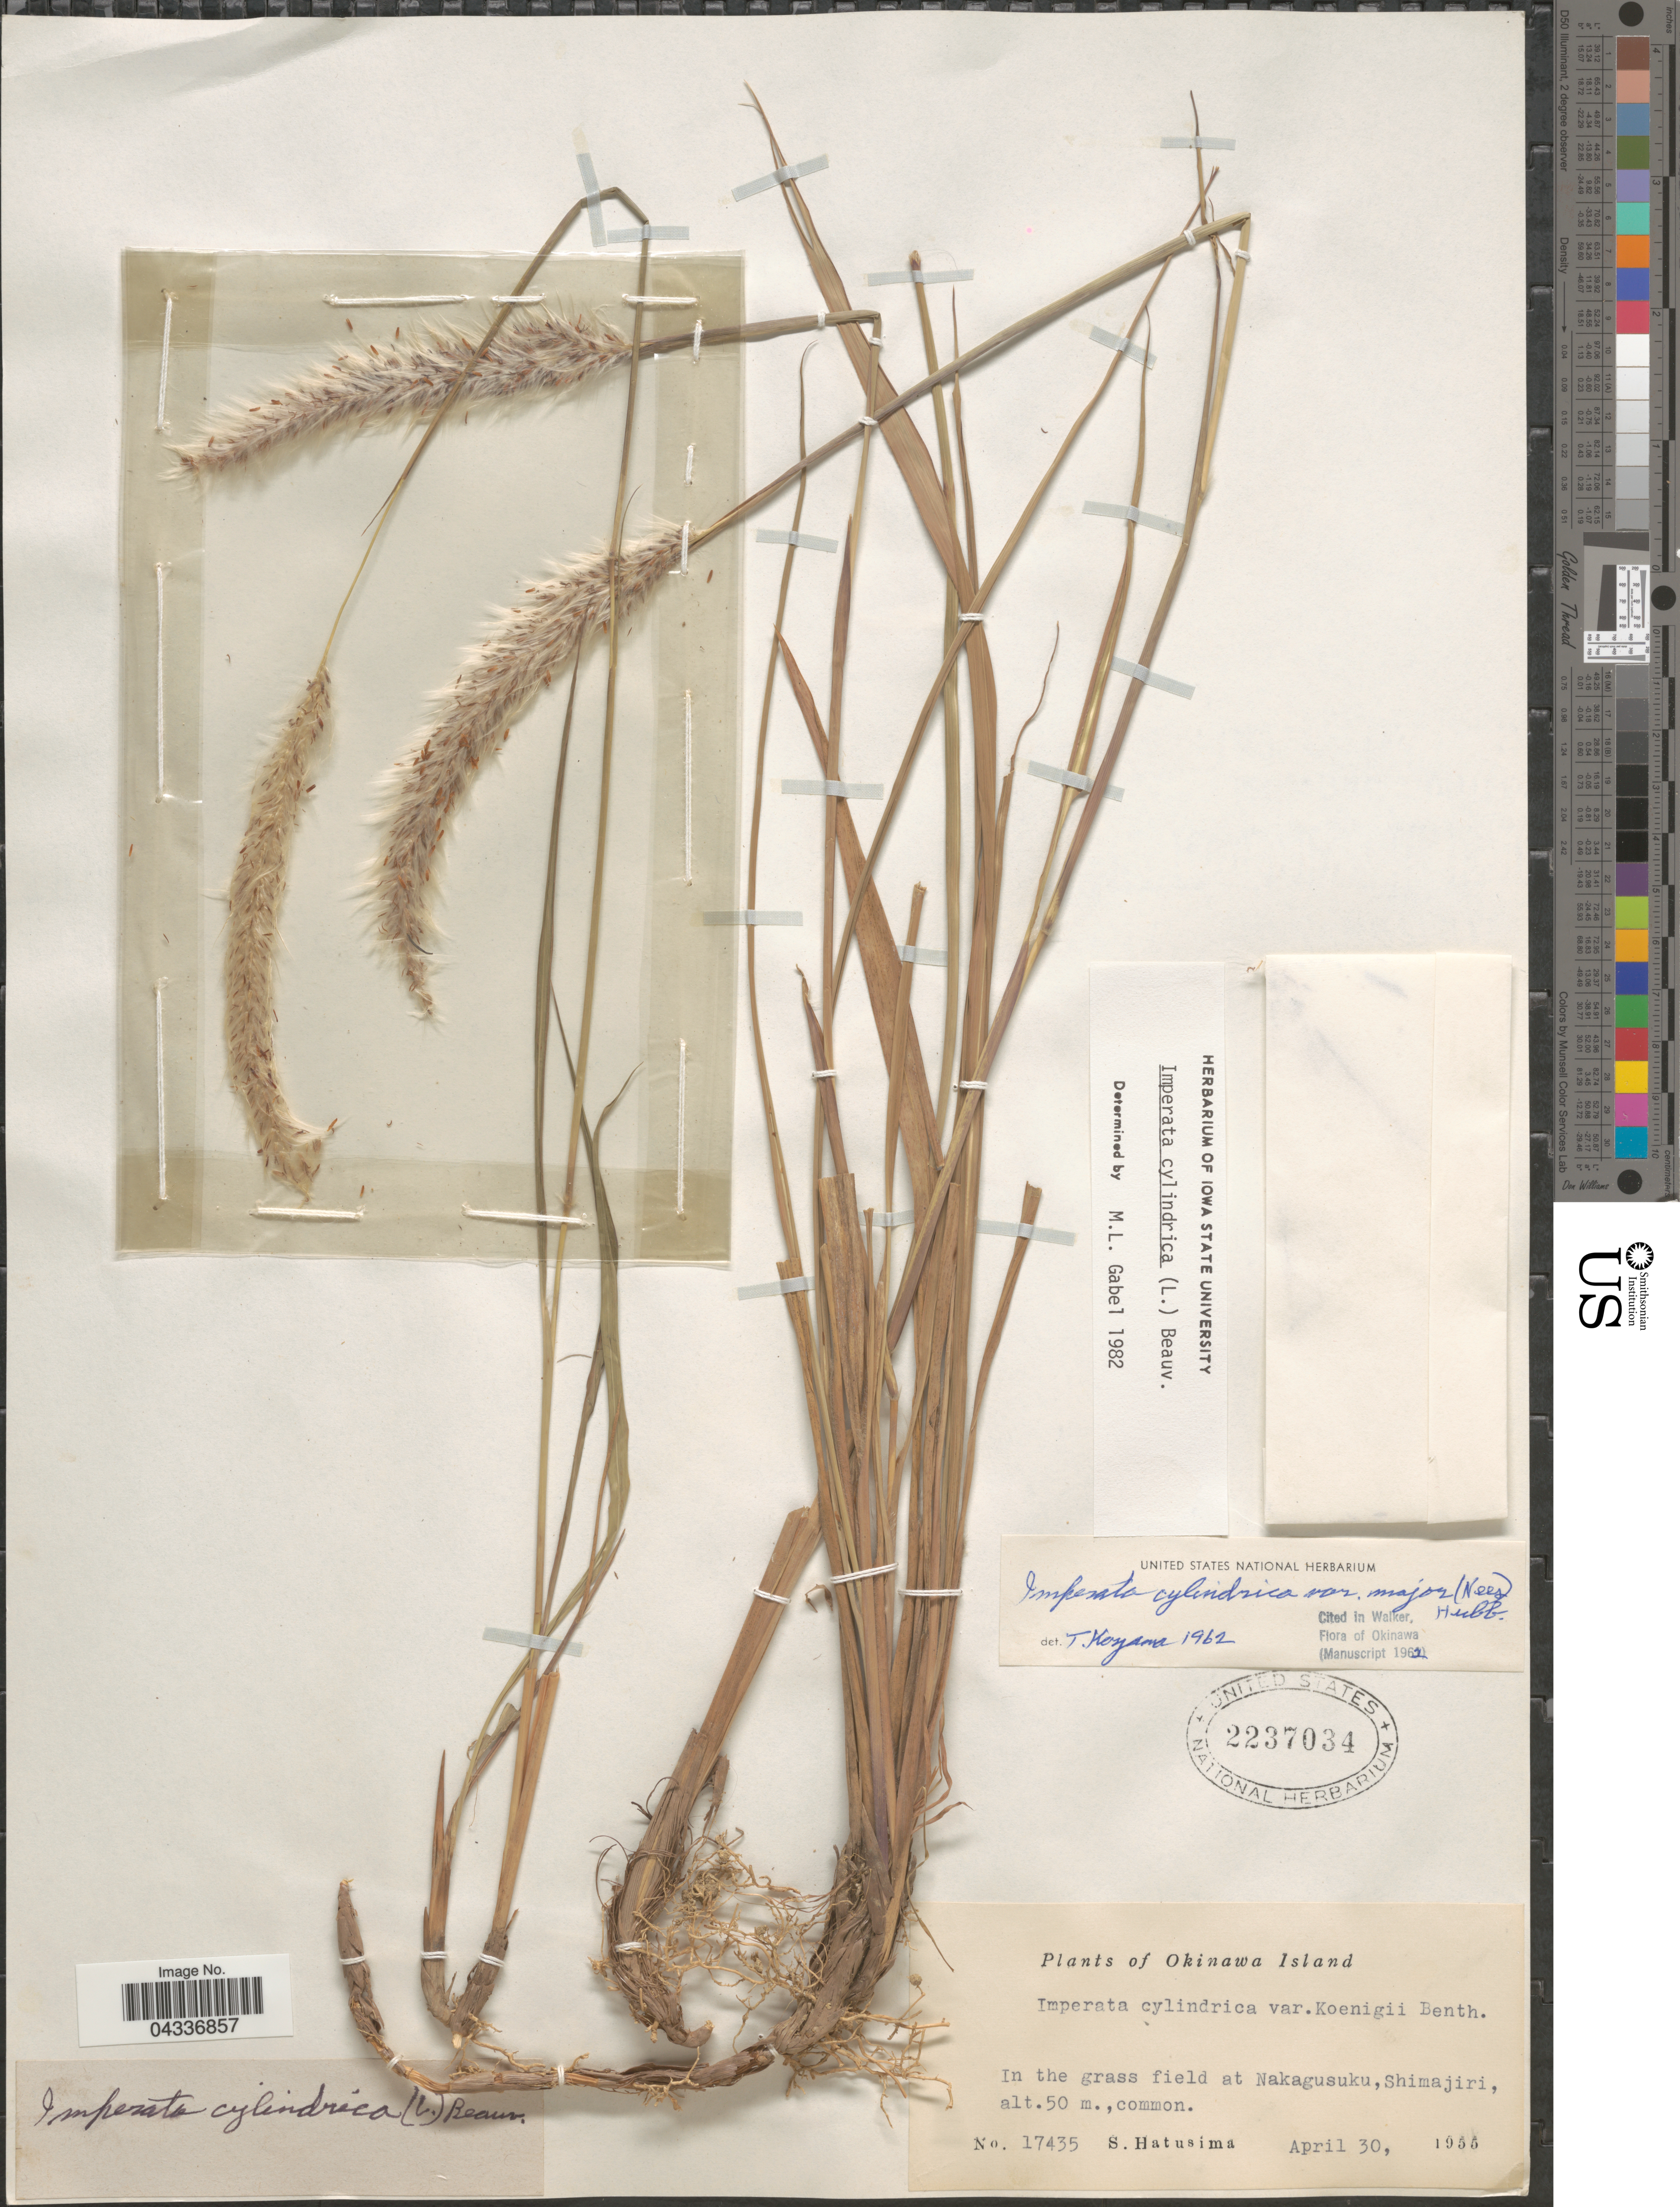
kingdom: Plantae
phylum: Tracheophyta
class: Liliopsida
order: Poales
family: Poaceae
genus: Imperata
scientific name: Imperata cylindrica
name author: (L.) P. Beauv.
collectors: S. Hatusima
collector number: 17435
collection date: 1955-04-30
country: Japan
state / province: Okinawa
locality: Okinawa Island. In the grass field at Nakagusuku, Shimajiri.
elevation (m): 50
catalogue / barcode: US 2237034